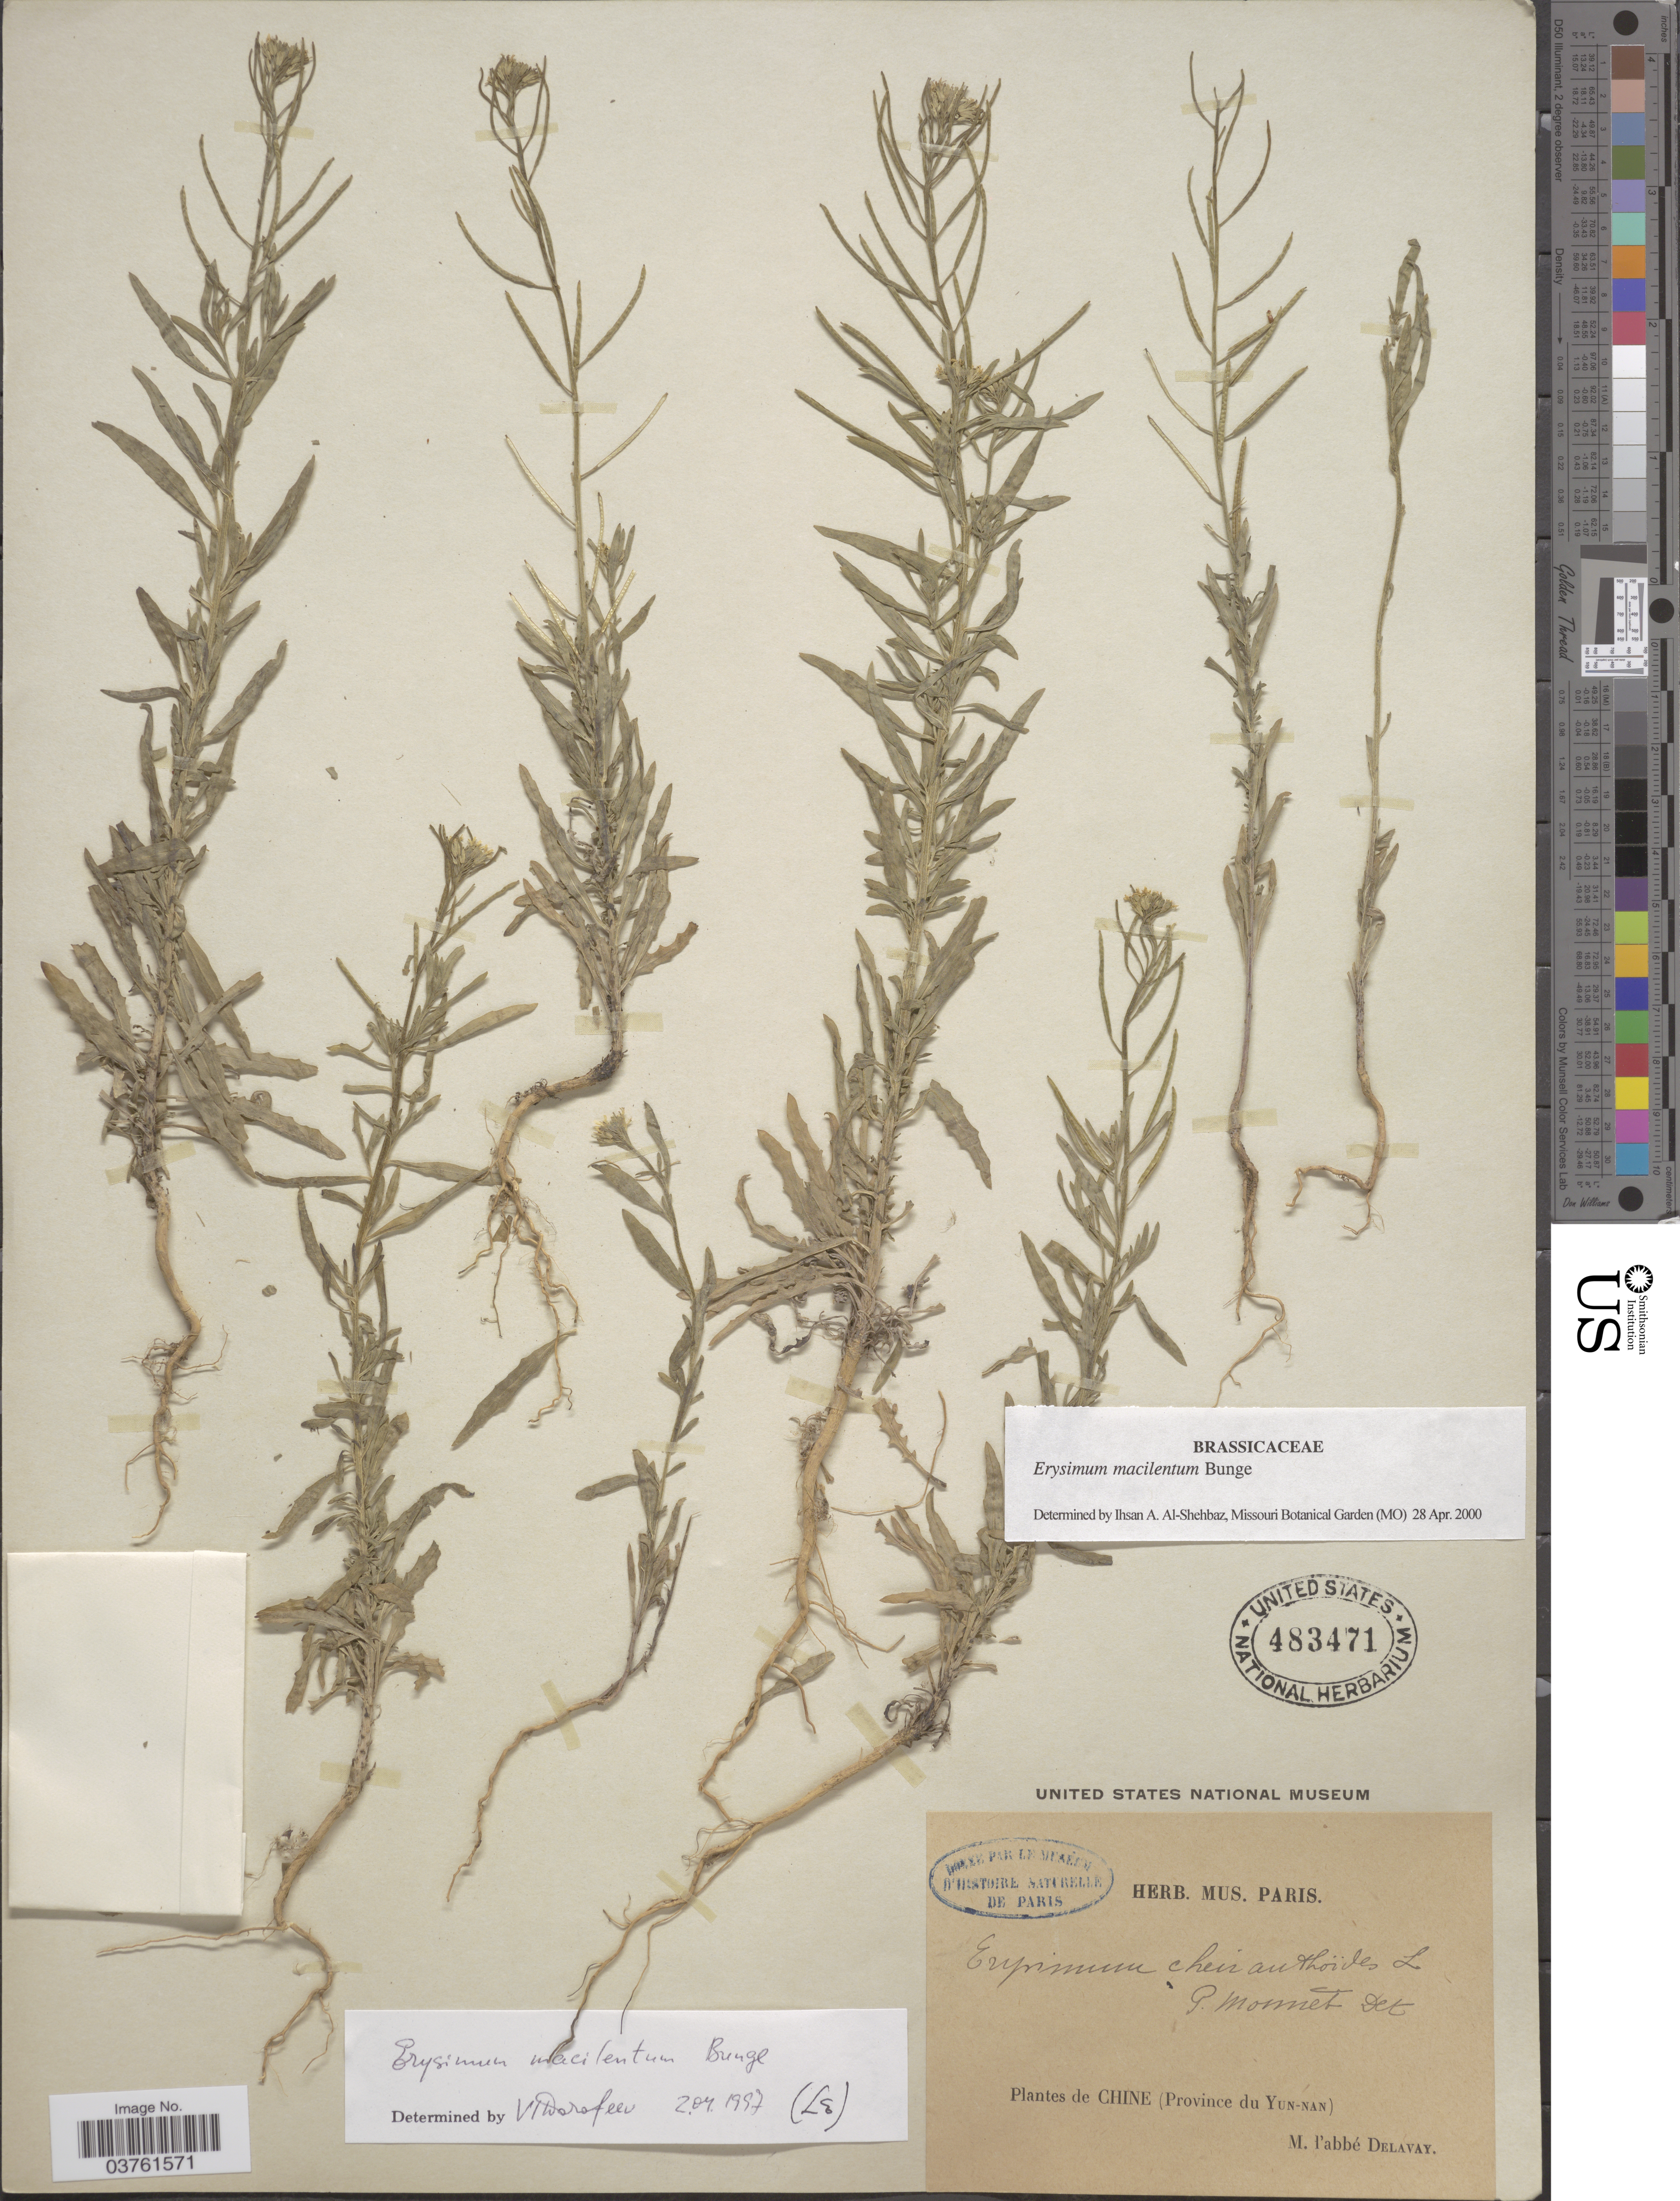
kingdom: Plantae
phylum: Tracheophyta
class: Magnoliopsida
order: Brassicales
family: Brassicaceae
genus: Erysimum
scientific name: Erysimum macilentum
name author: Bunge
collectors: P. Delavay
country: China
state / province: Yunnan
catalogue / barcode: US 483471